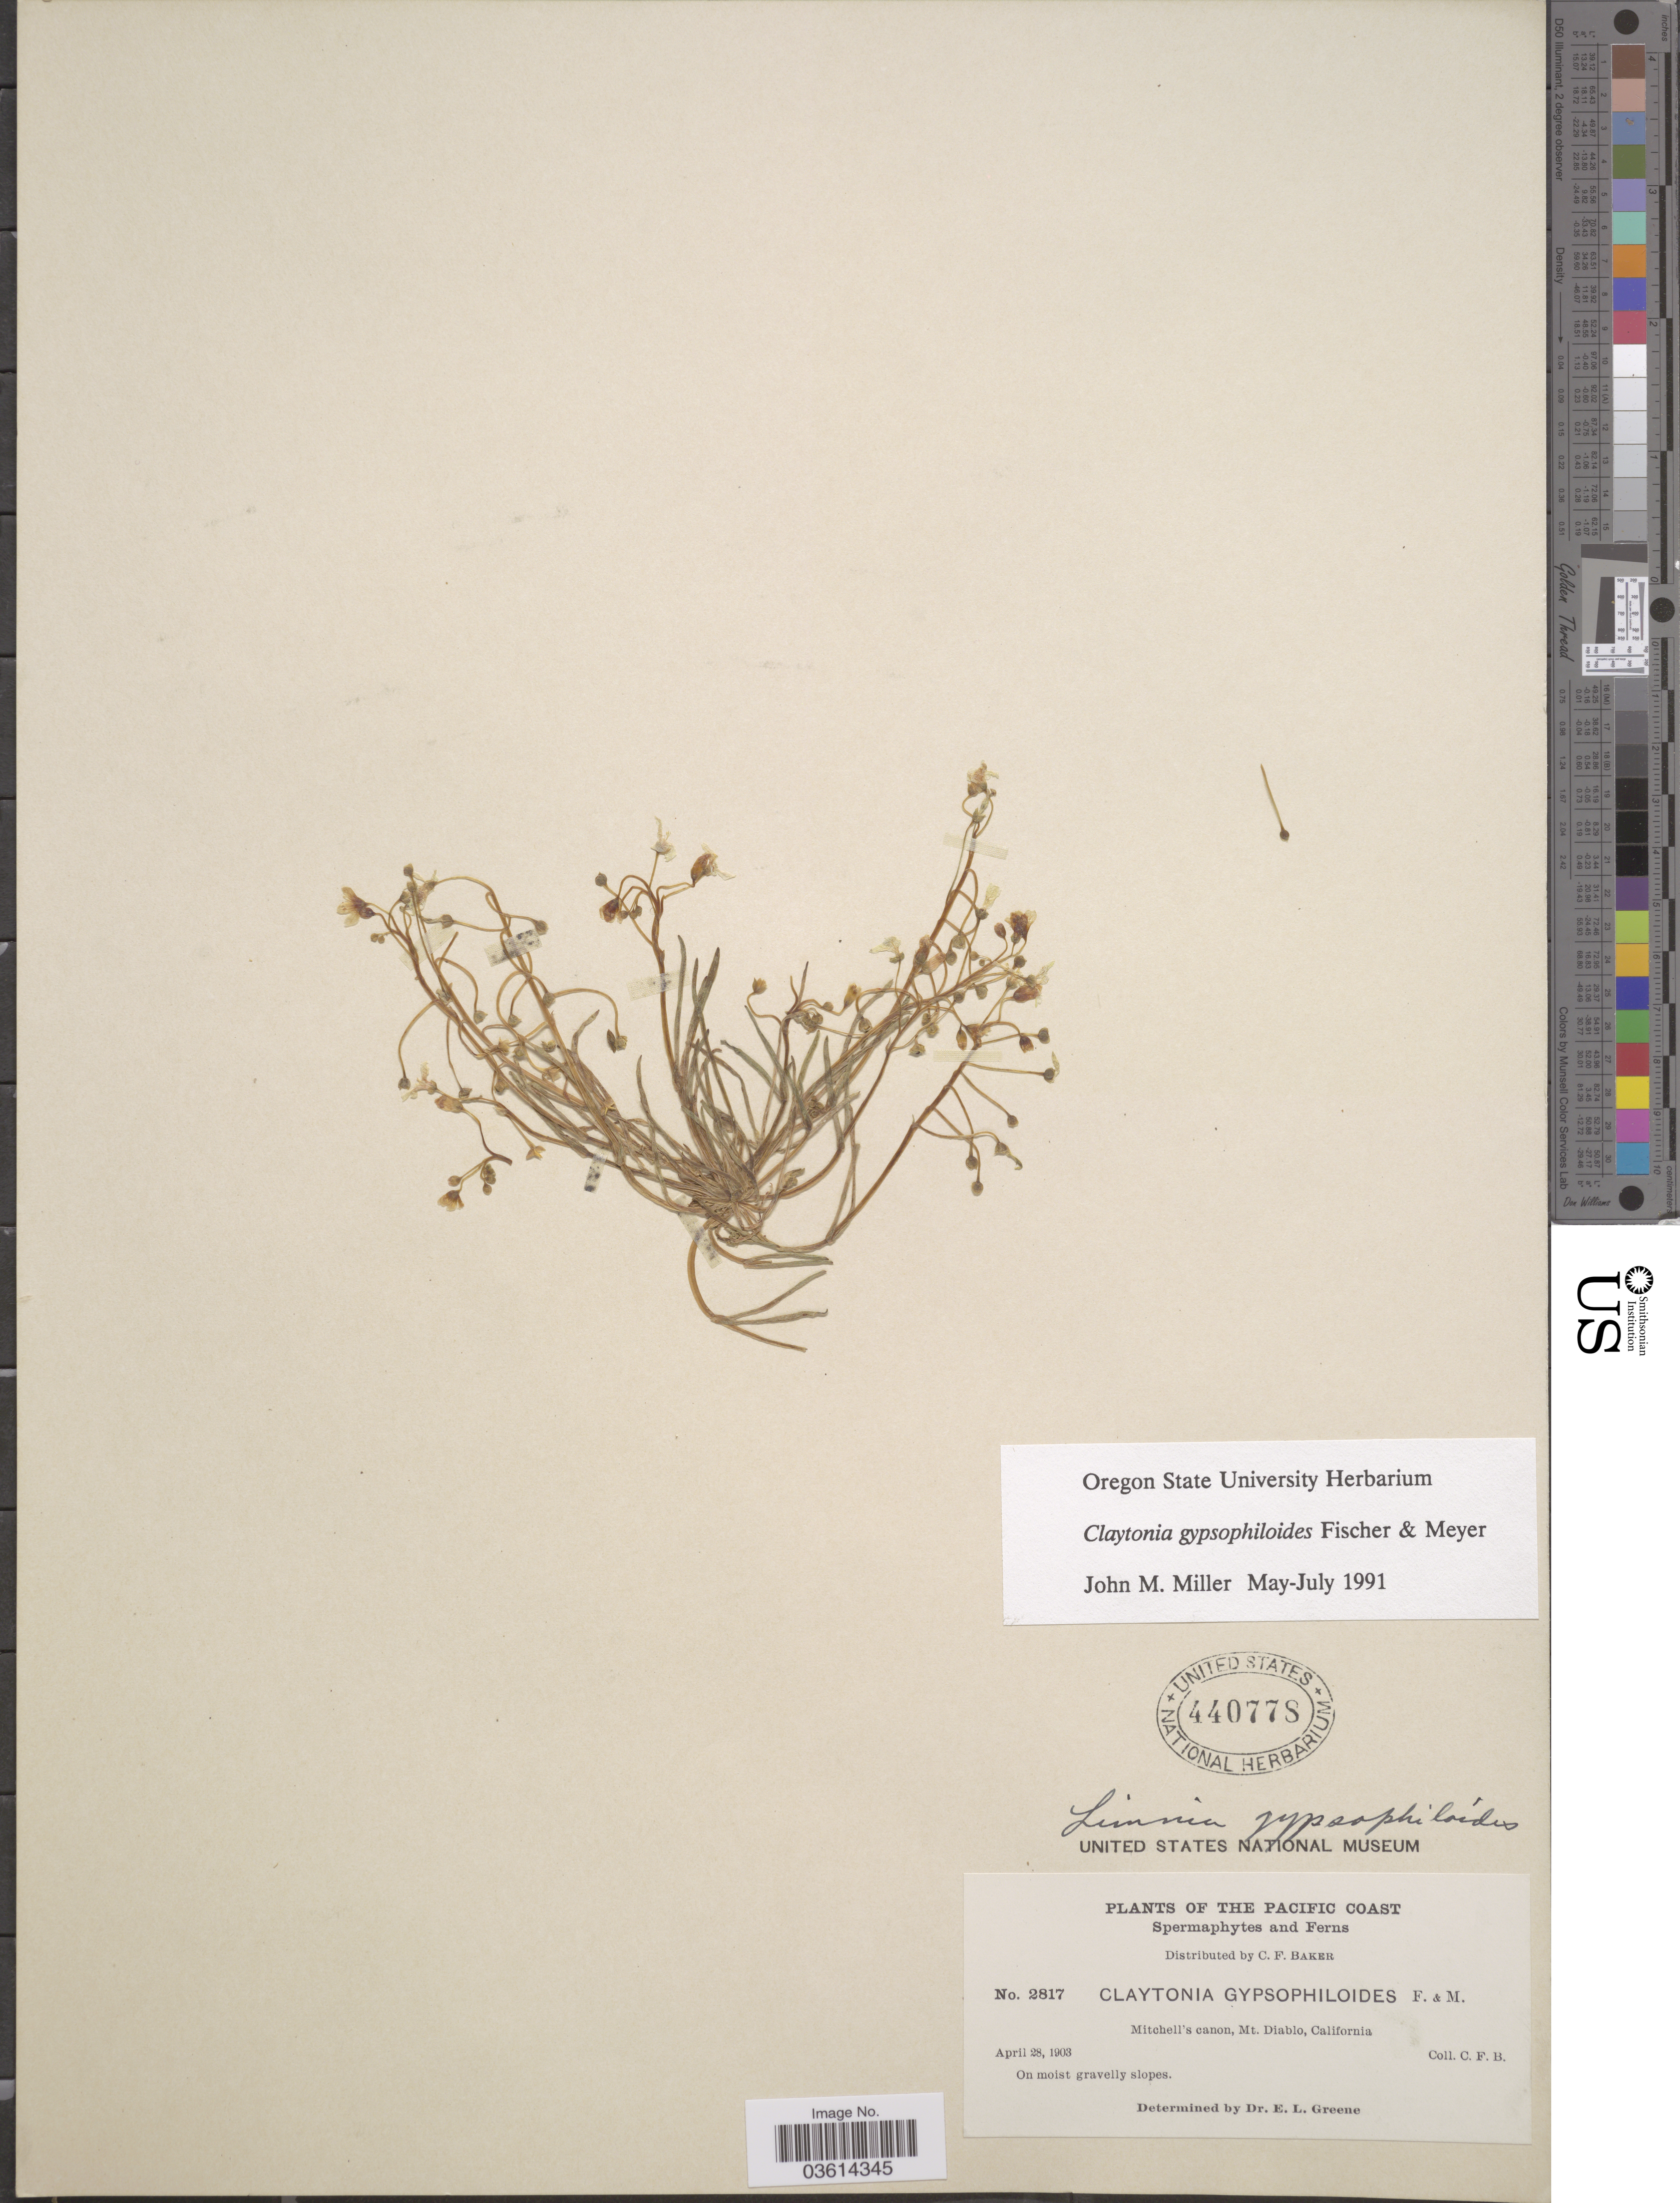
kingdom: Plantae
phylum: Tracheophyta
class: Magnoliopsida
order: Caryophyllales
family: Montiaceae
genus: Claytonia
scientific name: Claytonia gypsophiloides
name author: Fisch. & C.A. Mey.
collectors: C. F. Baker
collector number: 2817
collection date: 1903-04-28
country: United States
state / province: California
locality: The Pacific Coast. Mitchell's canon, Mt. Diablo.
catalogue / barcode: US 440778